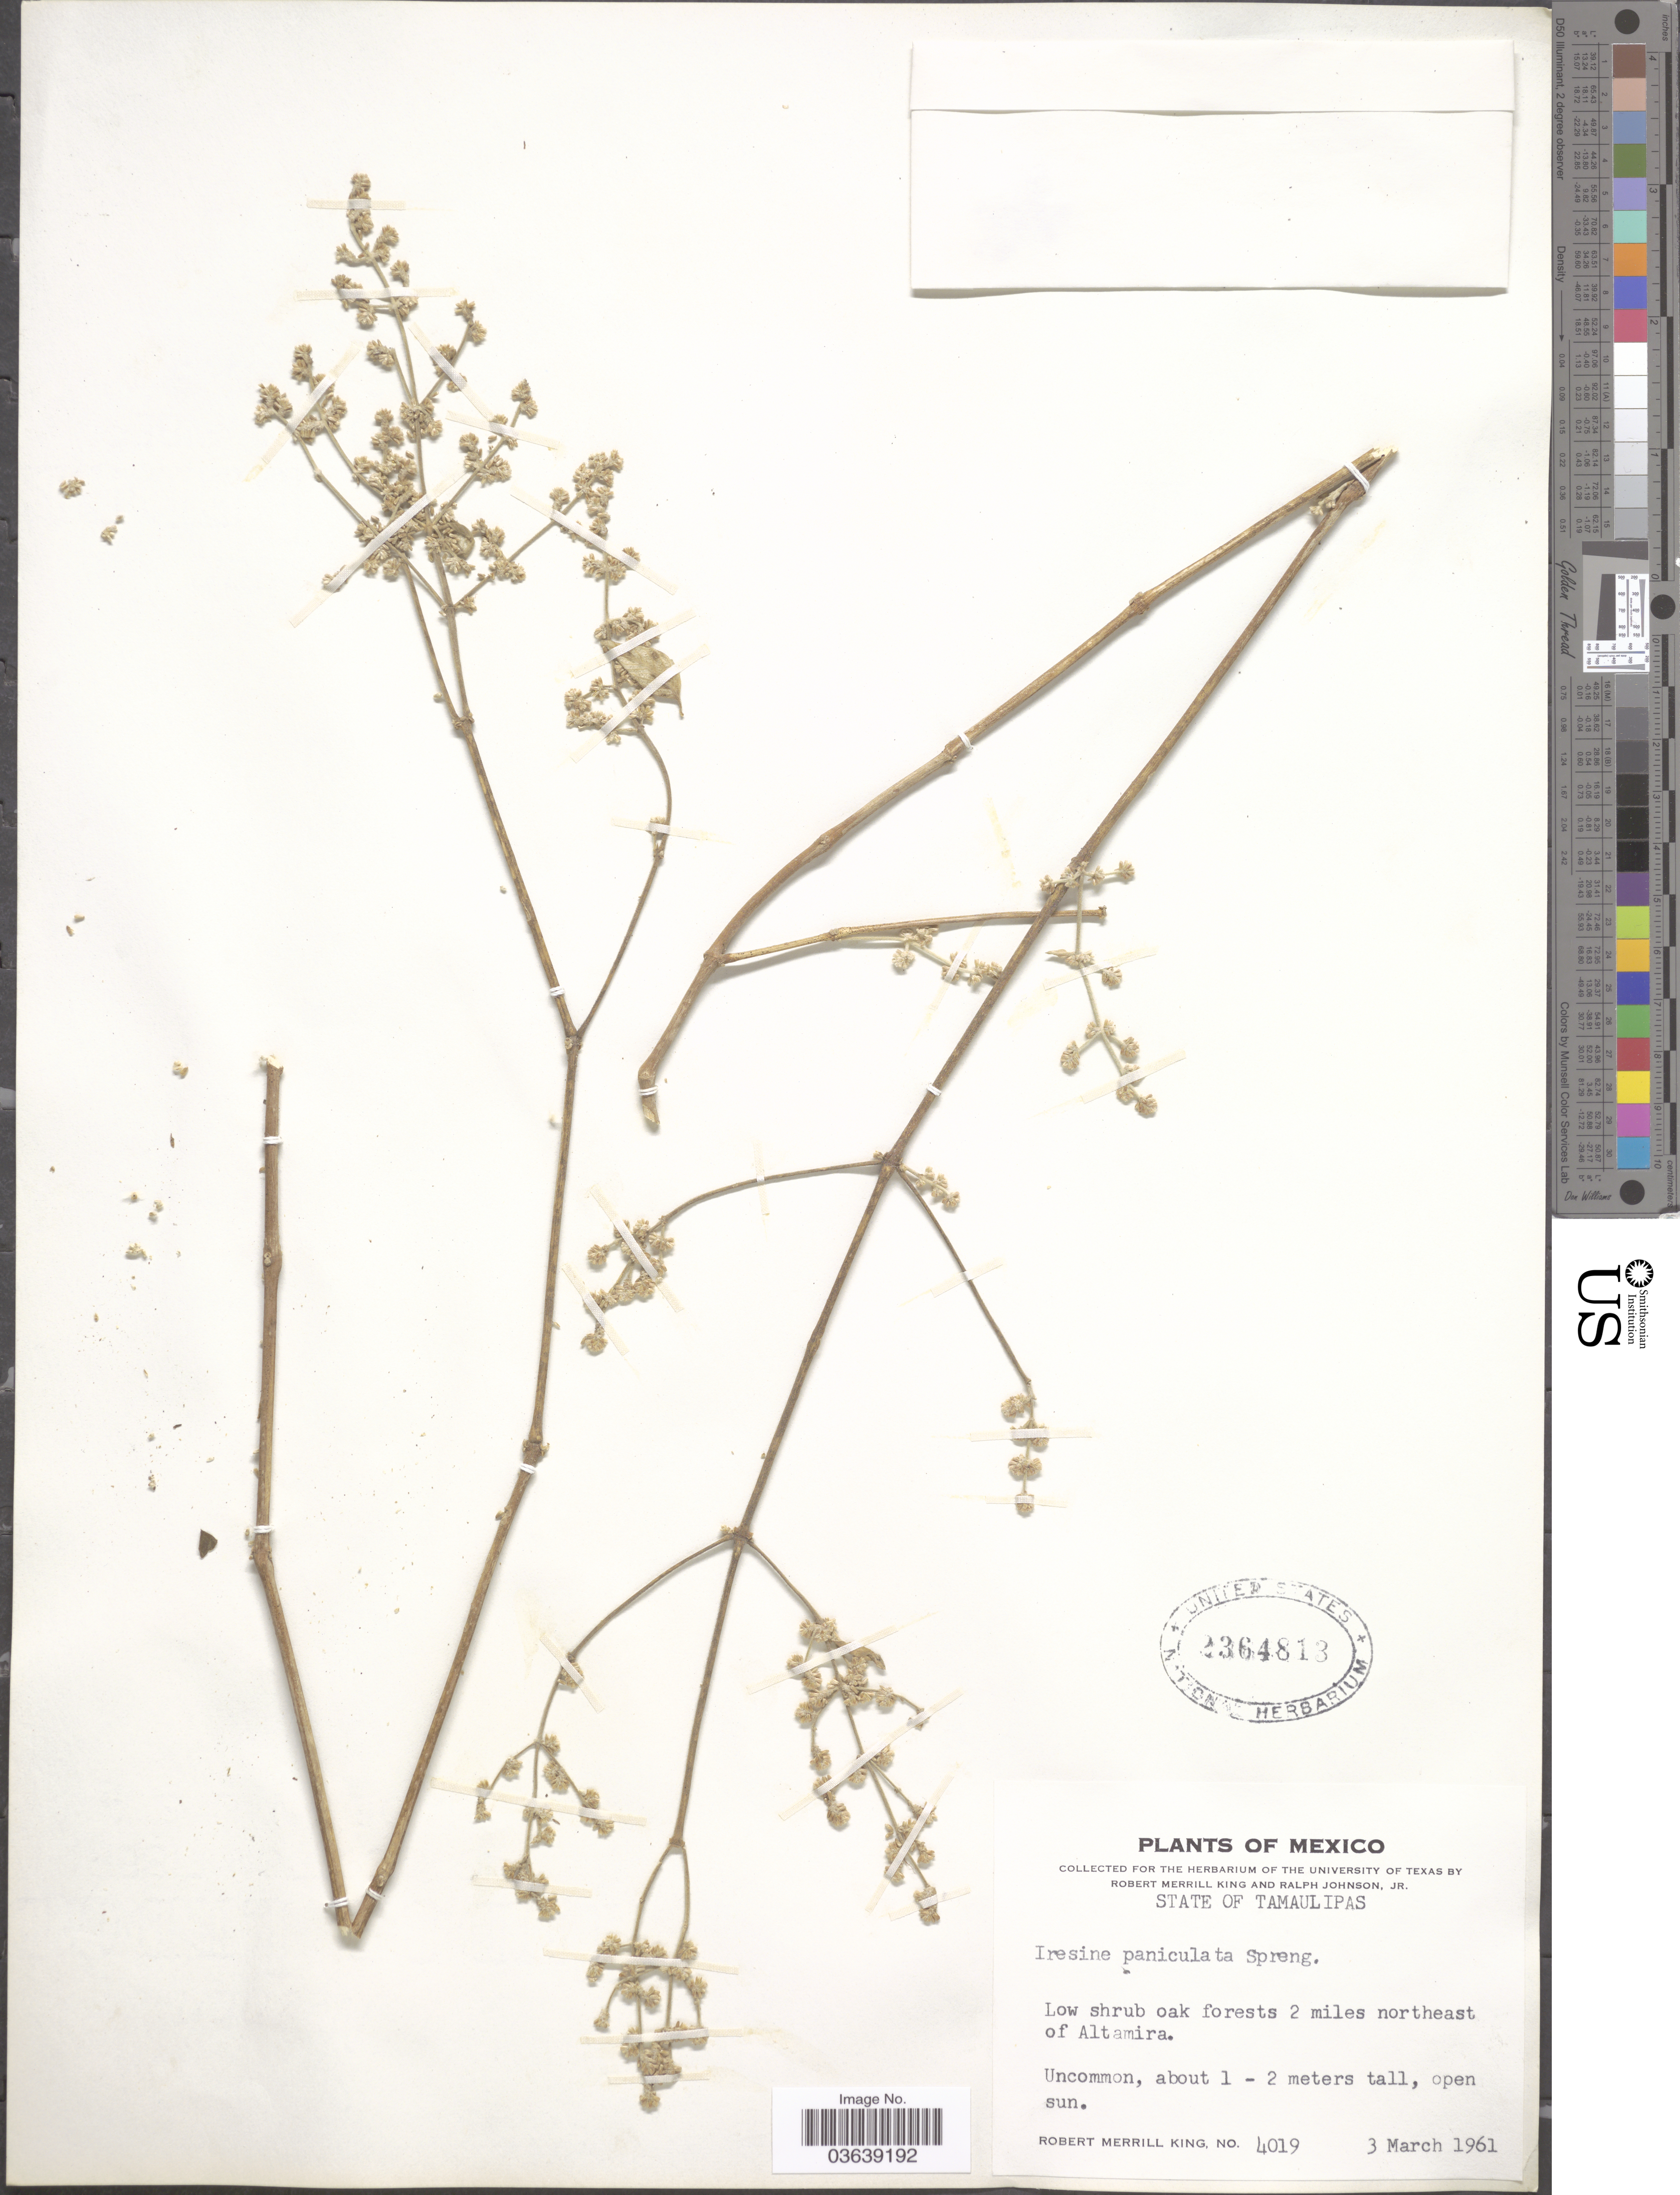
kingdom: Plantae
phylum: Tracheophyta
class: Magnoliopsida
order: Caryophyllales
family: Amaranthaceae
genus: Iresine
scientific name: Iresine sp.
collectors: R. M. King & R. Johnson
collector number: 4019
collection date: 1961-03-03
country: Mexico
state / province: Tamaulipas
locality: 2 miles northeast of Altamira.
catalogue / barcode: US 2364813